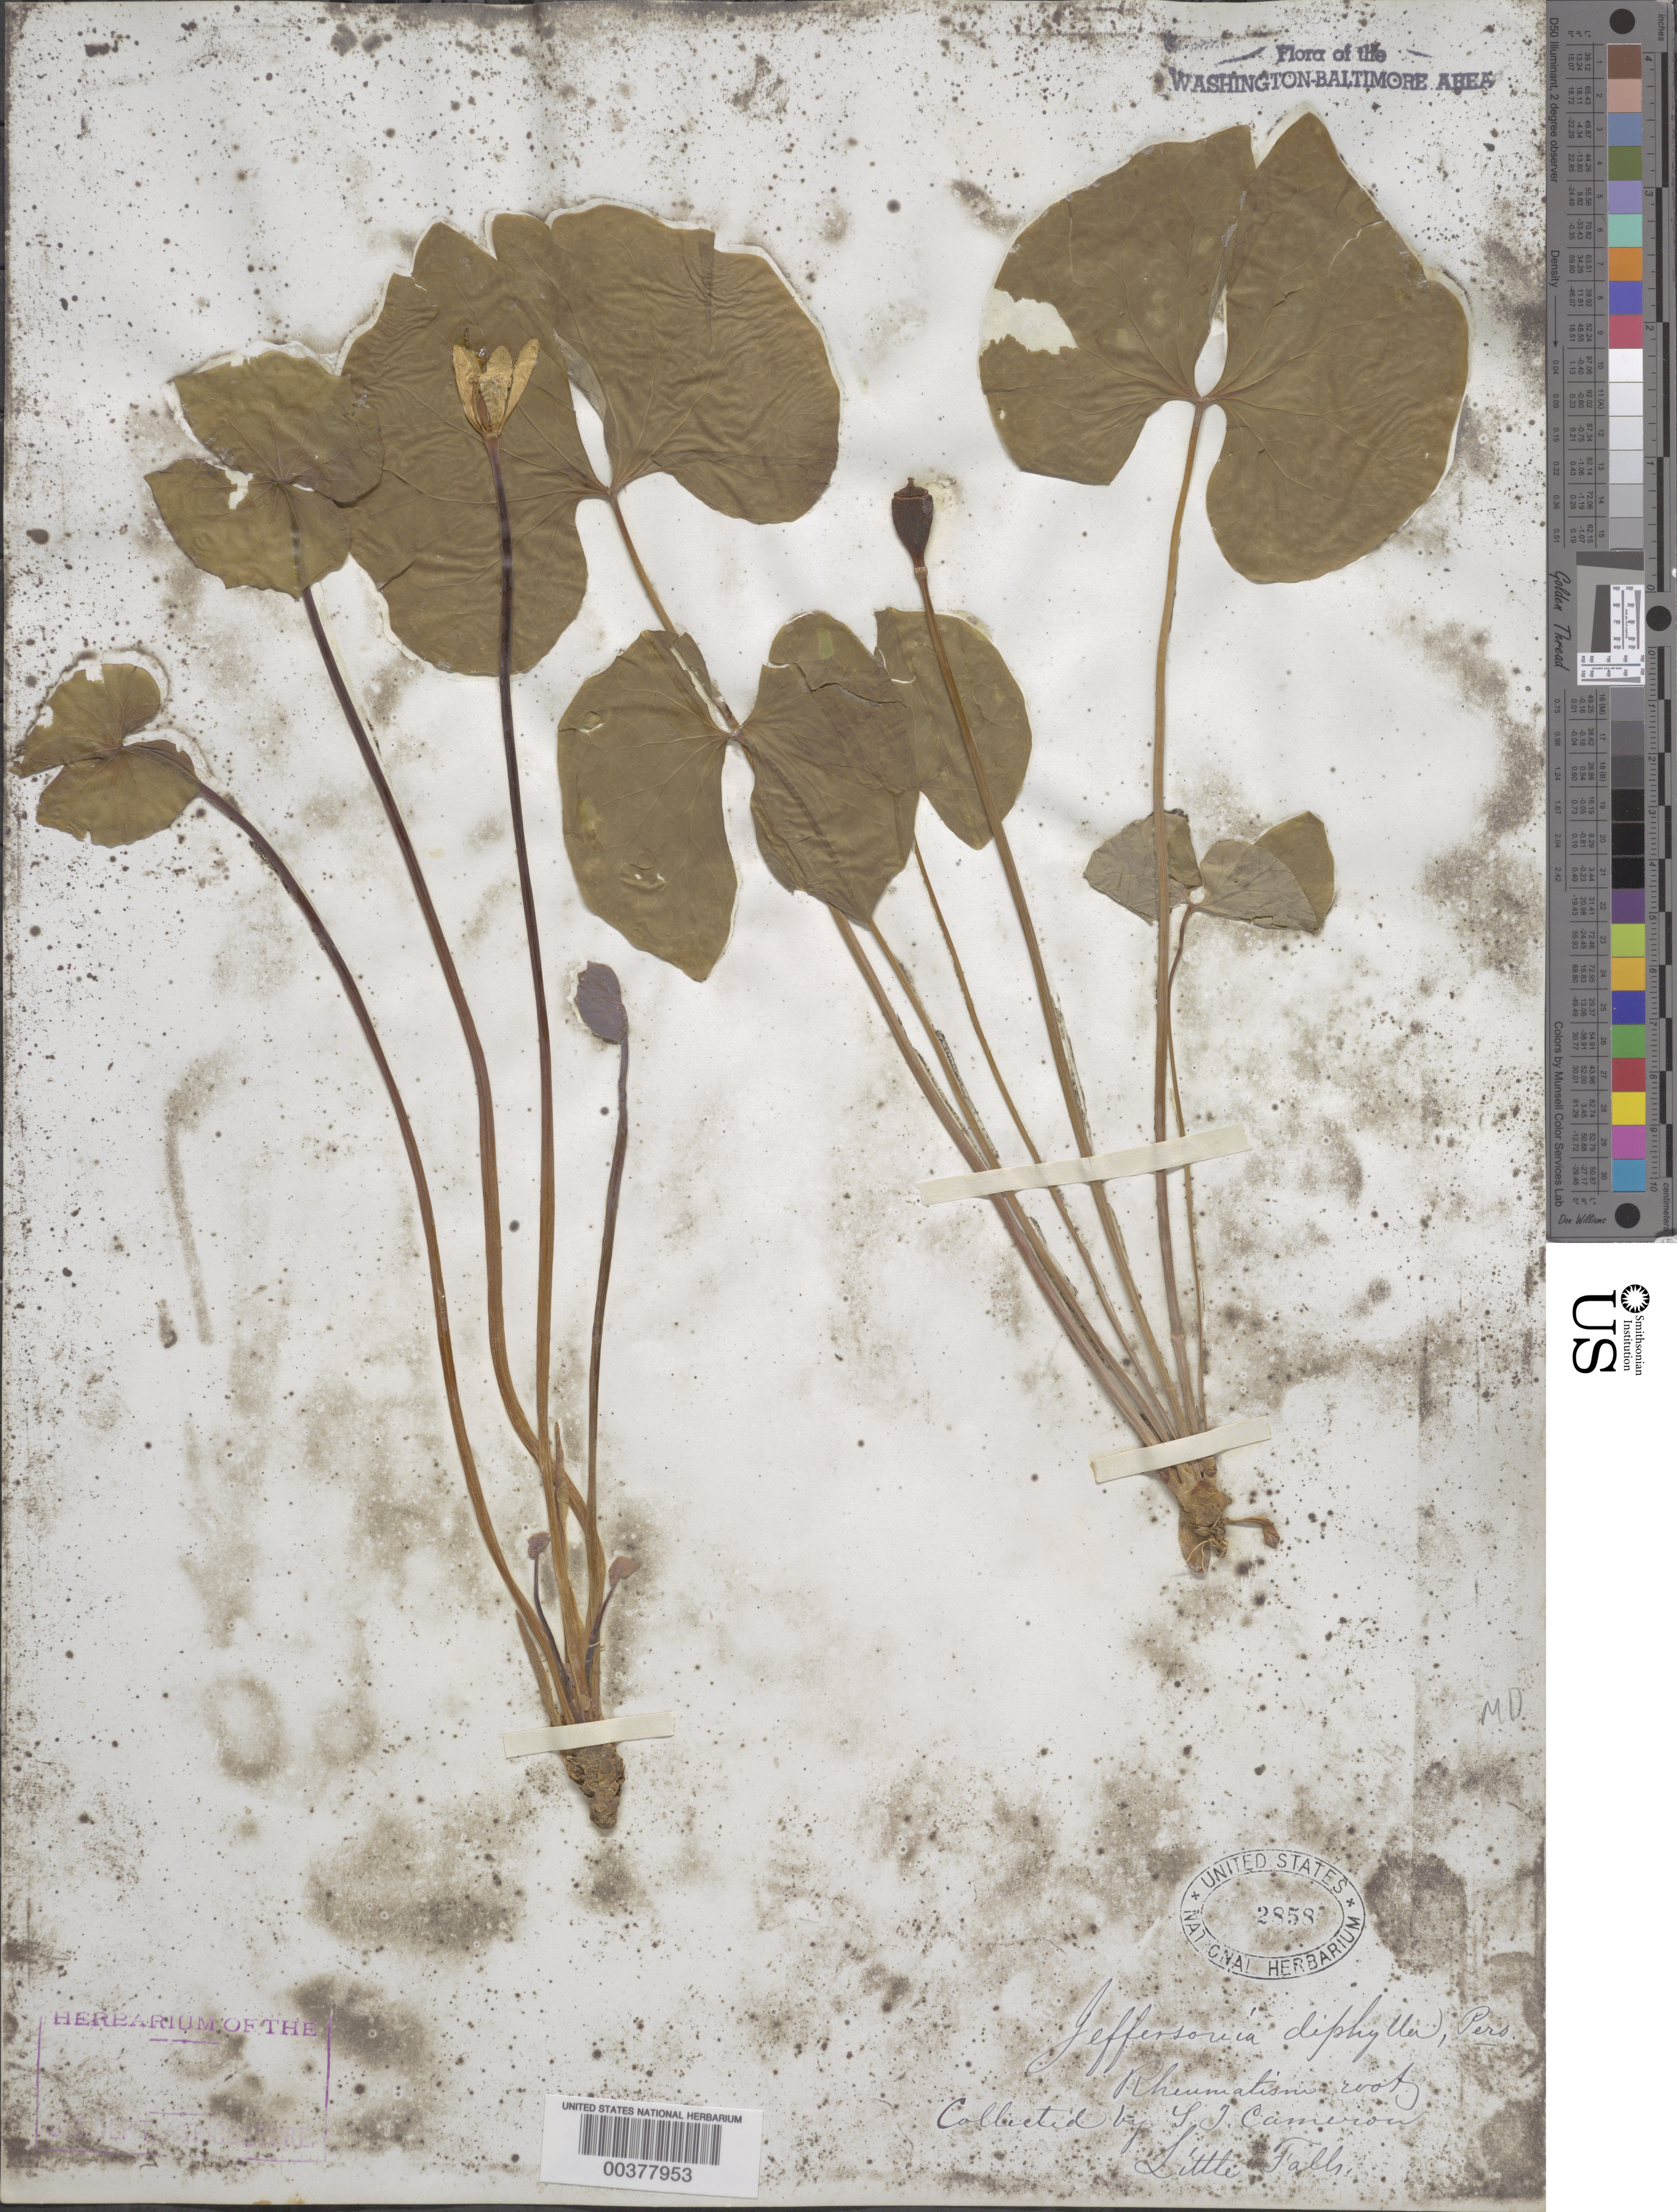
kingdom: Plantae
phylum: Tracheophyta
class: Magnoliopsida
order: Ranunculales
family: Berberidaceae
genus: Jeffersonia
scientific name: Jeffersonia diphylla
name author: (L.) Pers.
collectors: L. Cameron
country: United States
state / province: Maryland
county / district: Montgomery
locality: Little Falls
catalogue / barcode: US 2858